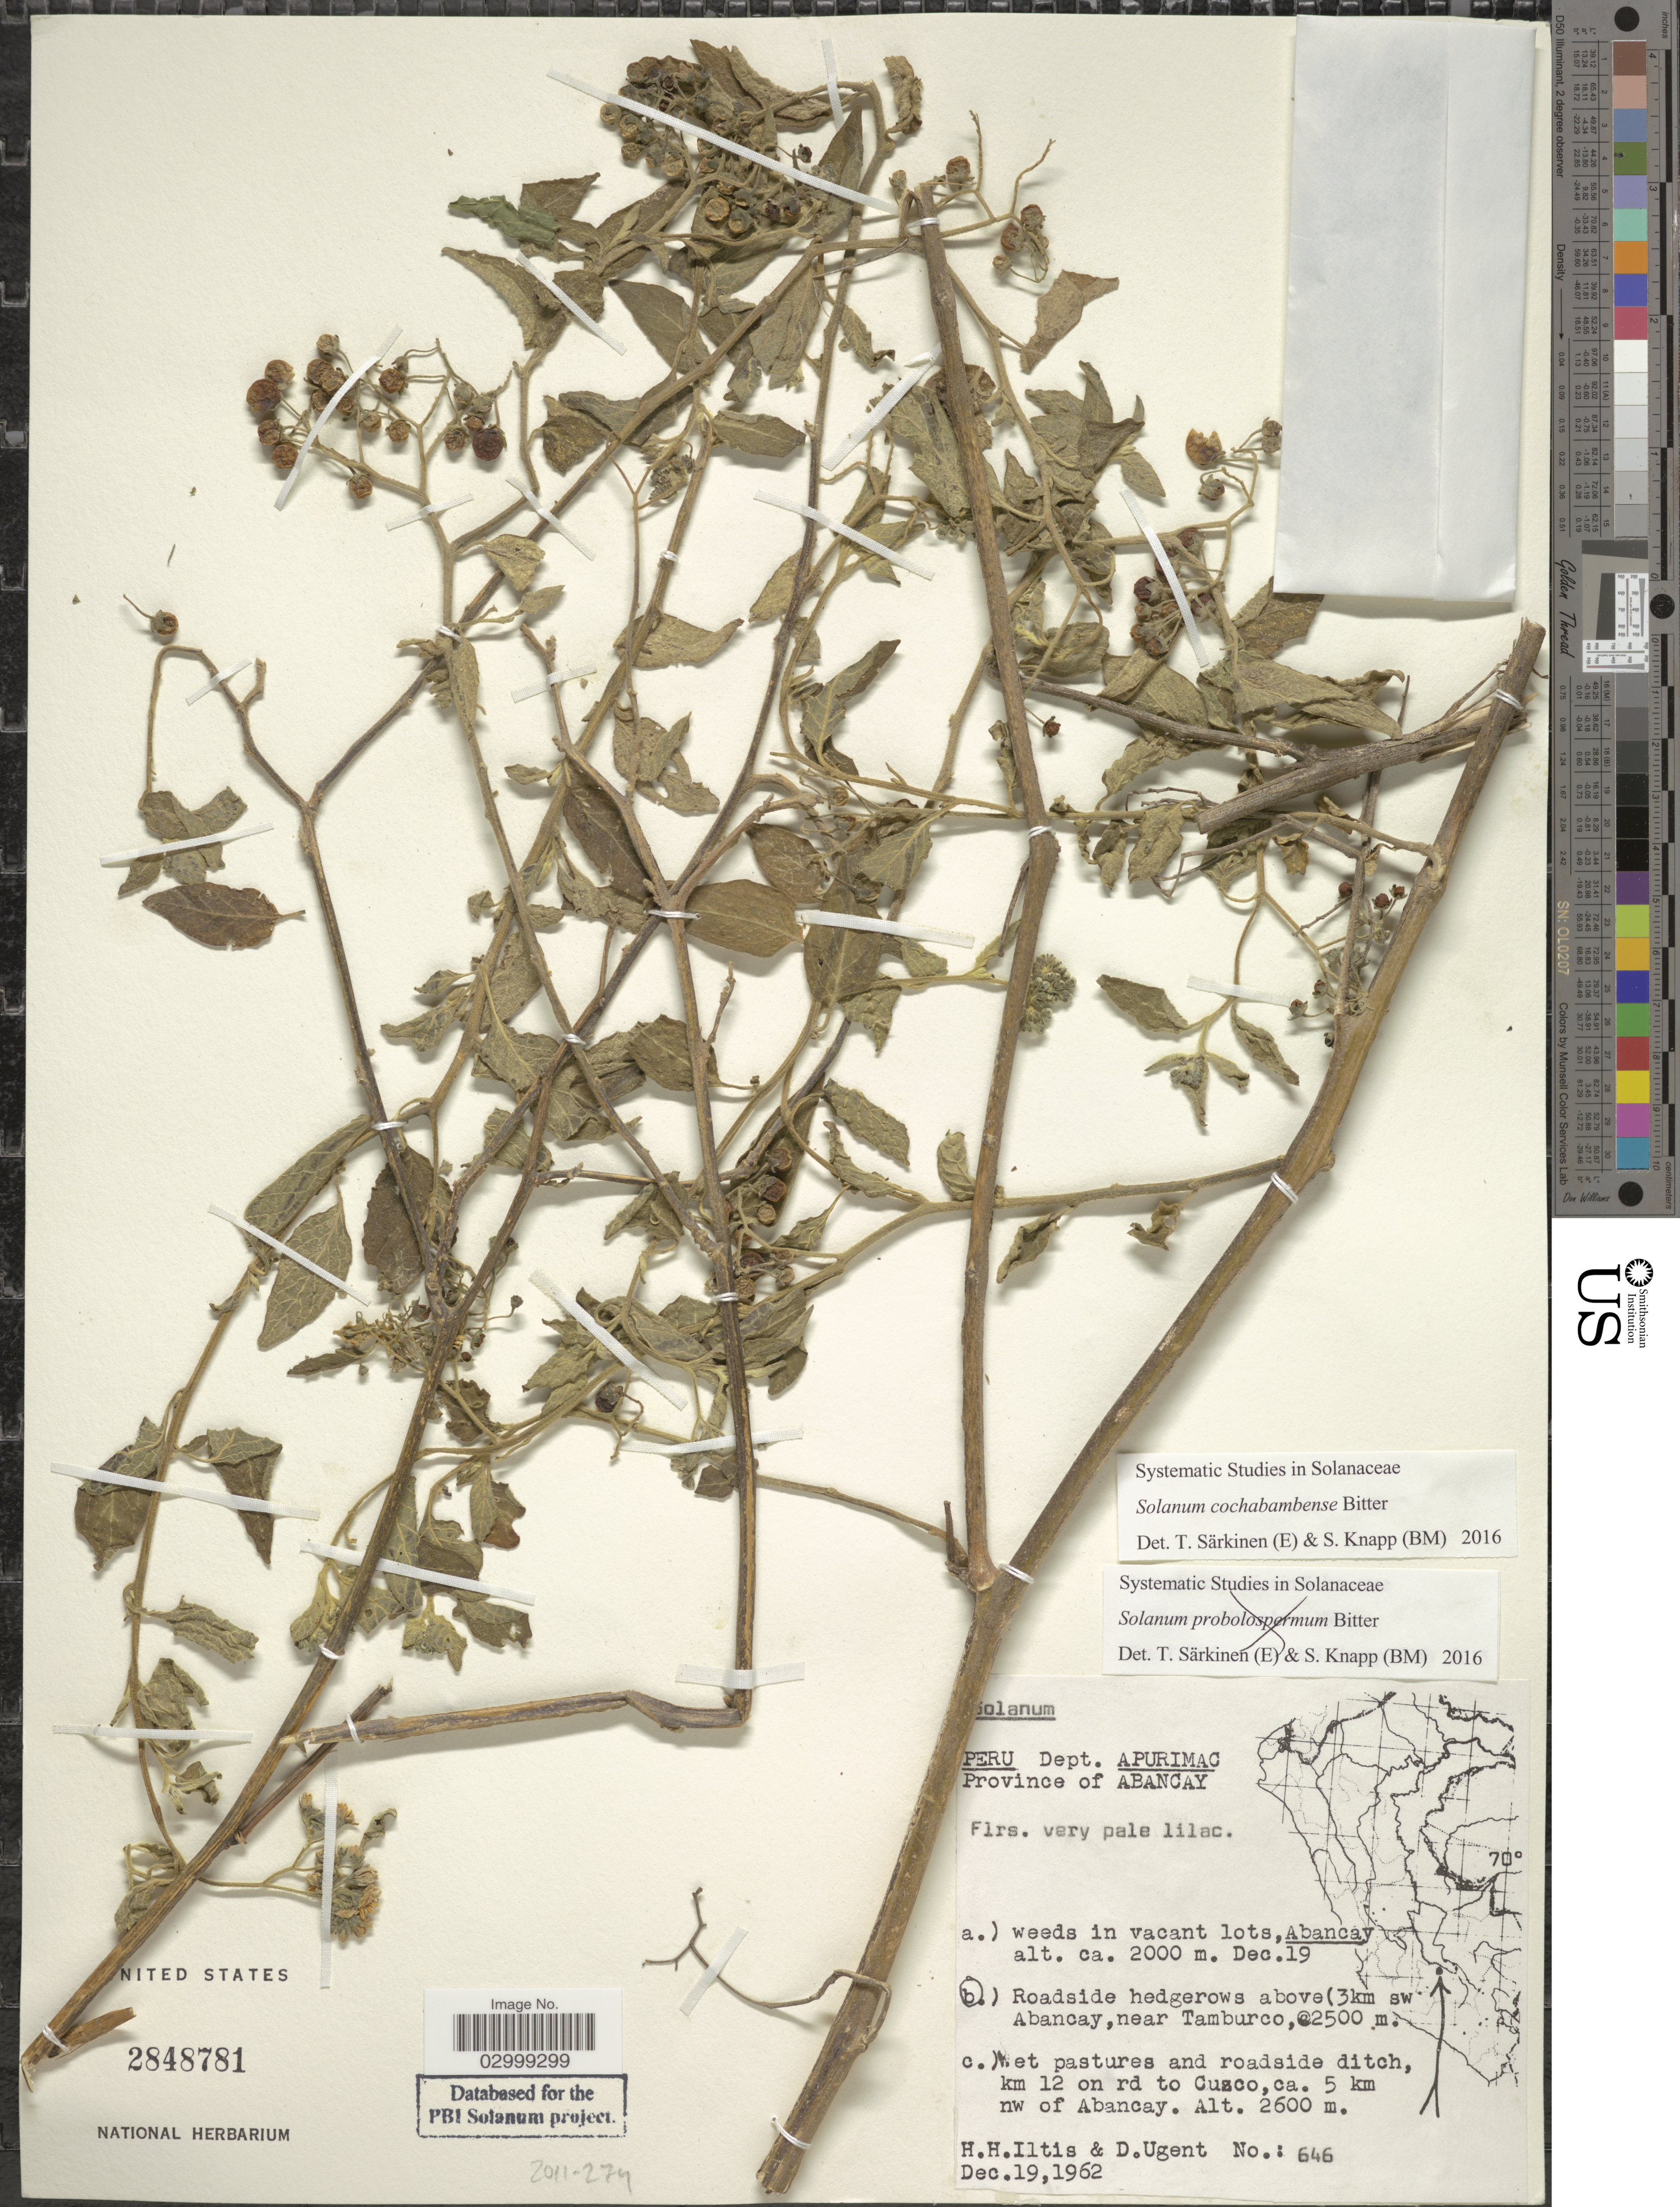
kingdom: Plantae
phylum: Tracheophyta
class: Magnoliopsida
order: Solanales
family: Solanaceae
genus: Solanum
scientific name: Solanum cochabambense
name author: Bitter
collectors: H. H. Iltis & D. Ugent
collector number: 646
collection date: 1962-12-19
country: Peru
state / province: Apurímac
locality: Dept. Apurimac, Province of Abancay, Roadside hedgerows above (3km sw Abancay, near Tamburco).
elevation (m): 2500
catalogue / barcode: US 2848781